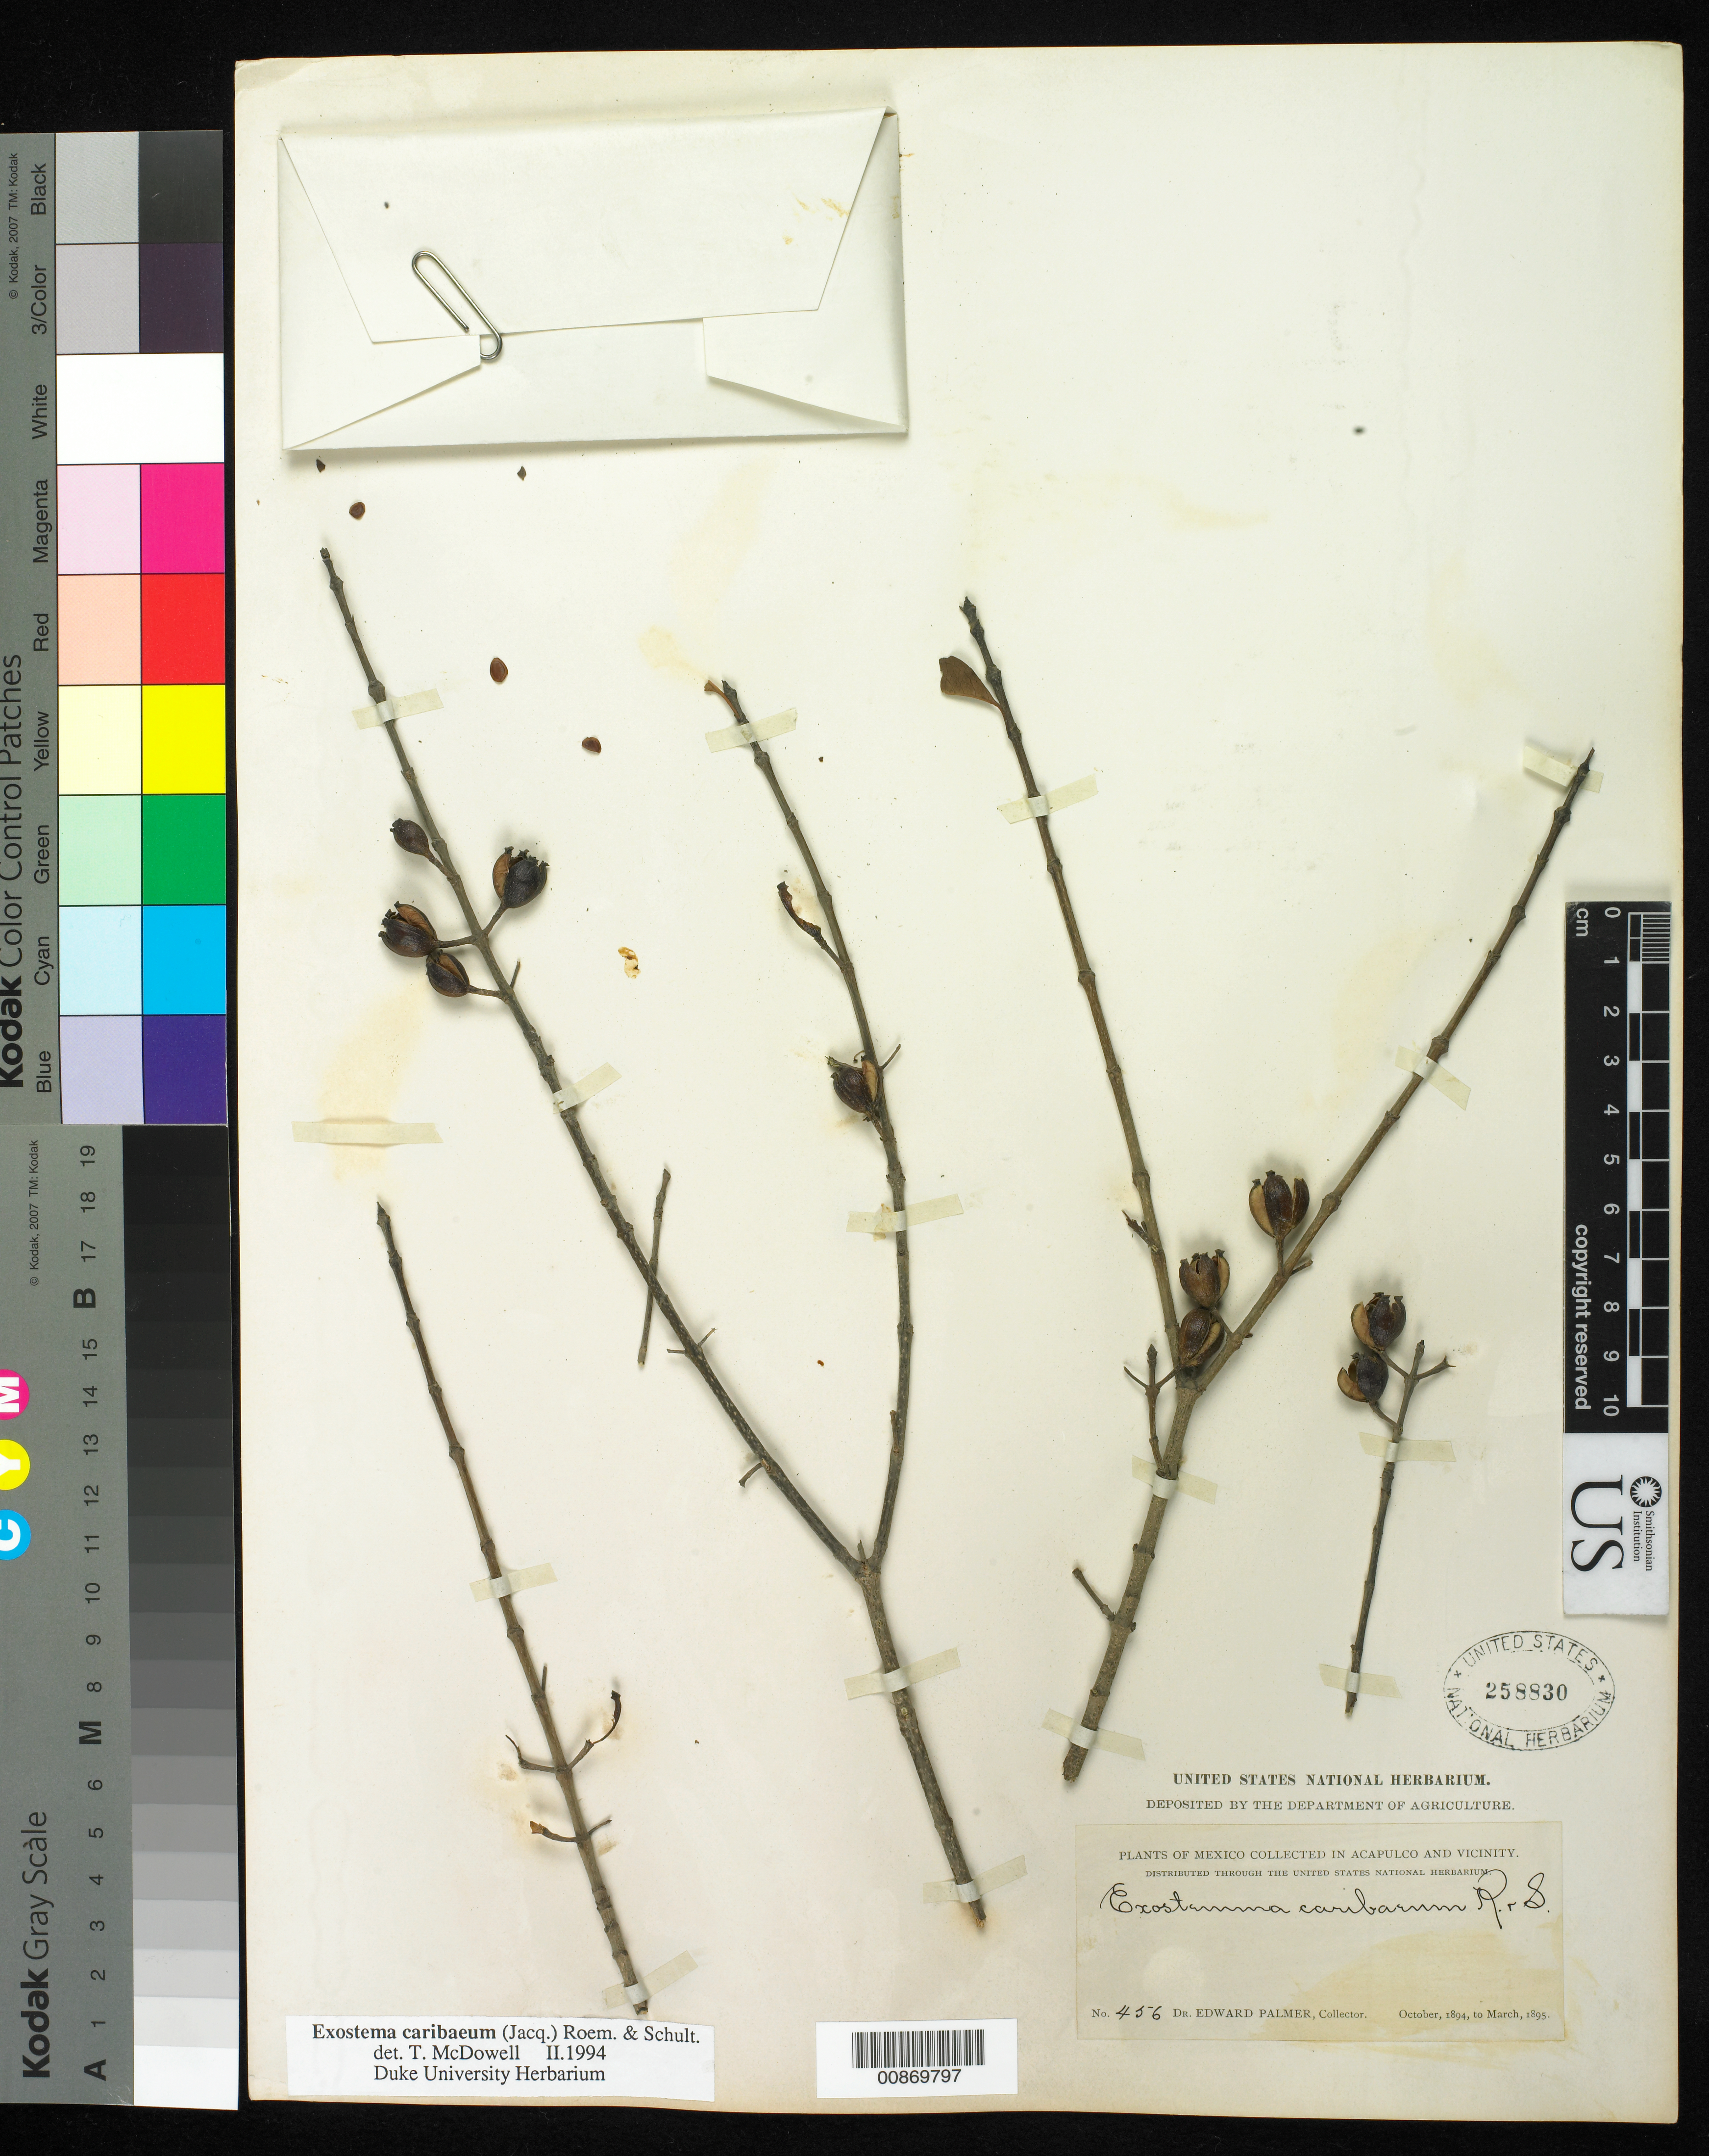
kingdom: Plantae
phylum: Tracheophyta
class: Magnoliopsida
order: Gentianales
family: Rubiaceae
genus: Exostemma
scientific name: Exostemma caribaeum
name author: (Jacq.) Roem. & Schult.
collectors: E. Palmer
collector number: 456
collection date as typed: Oct 1894 to -- Mar 1895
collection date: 1894-10/1895-03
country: Mexico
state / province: Guerrero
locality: Acapulco, Guerrero and vicinity.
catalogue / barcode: US 258830